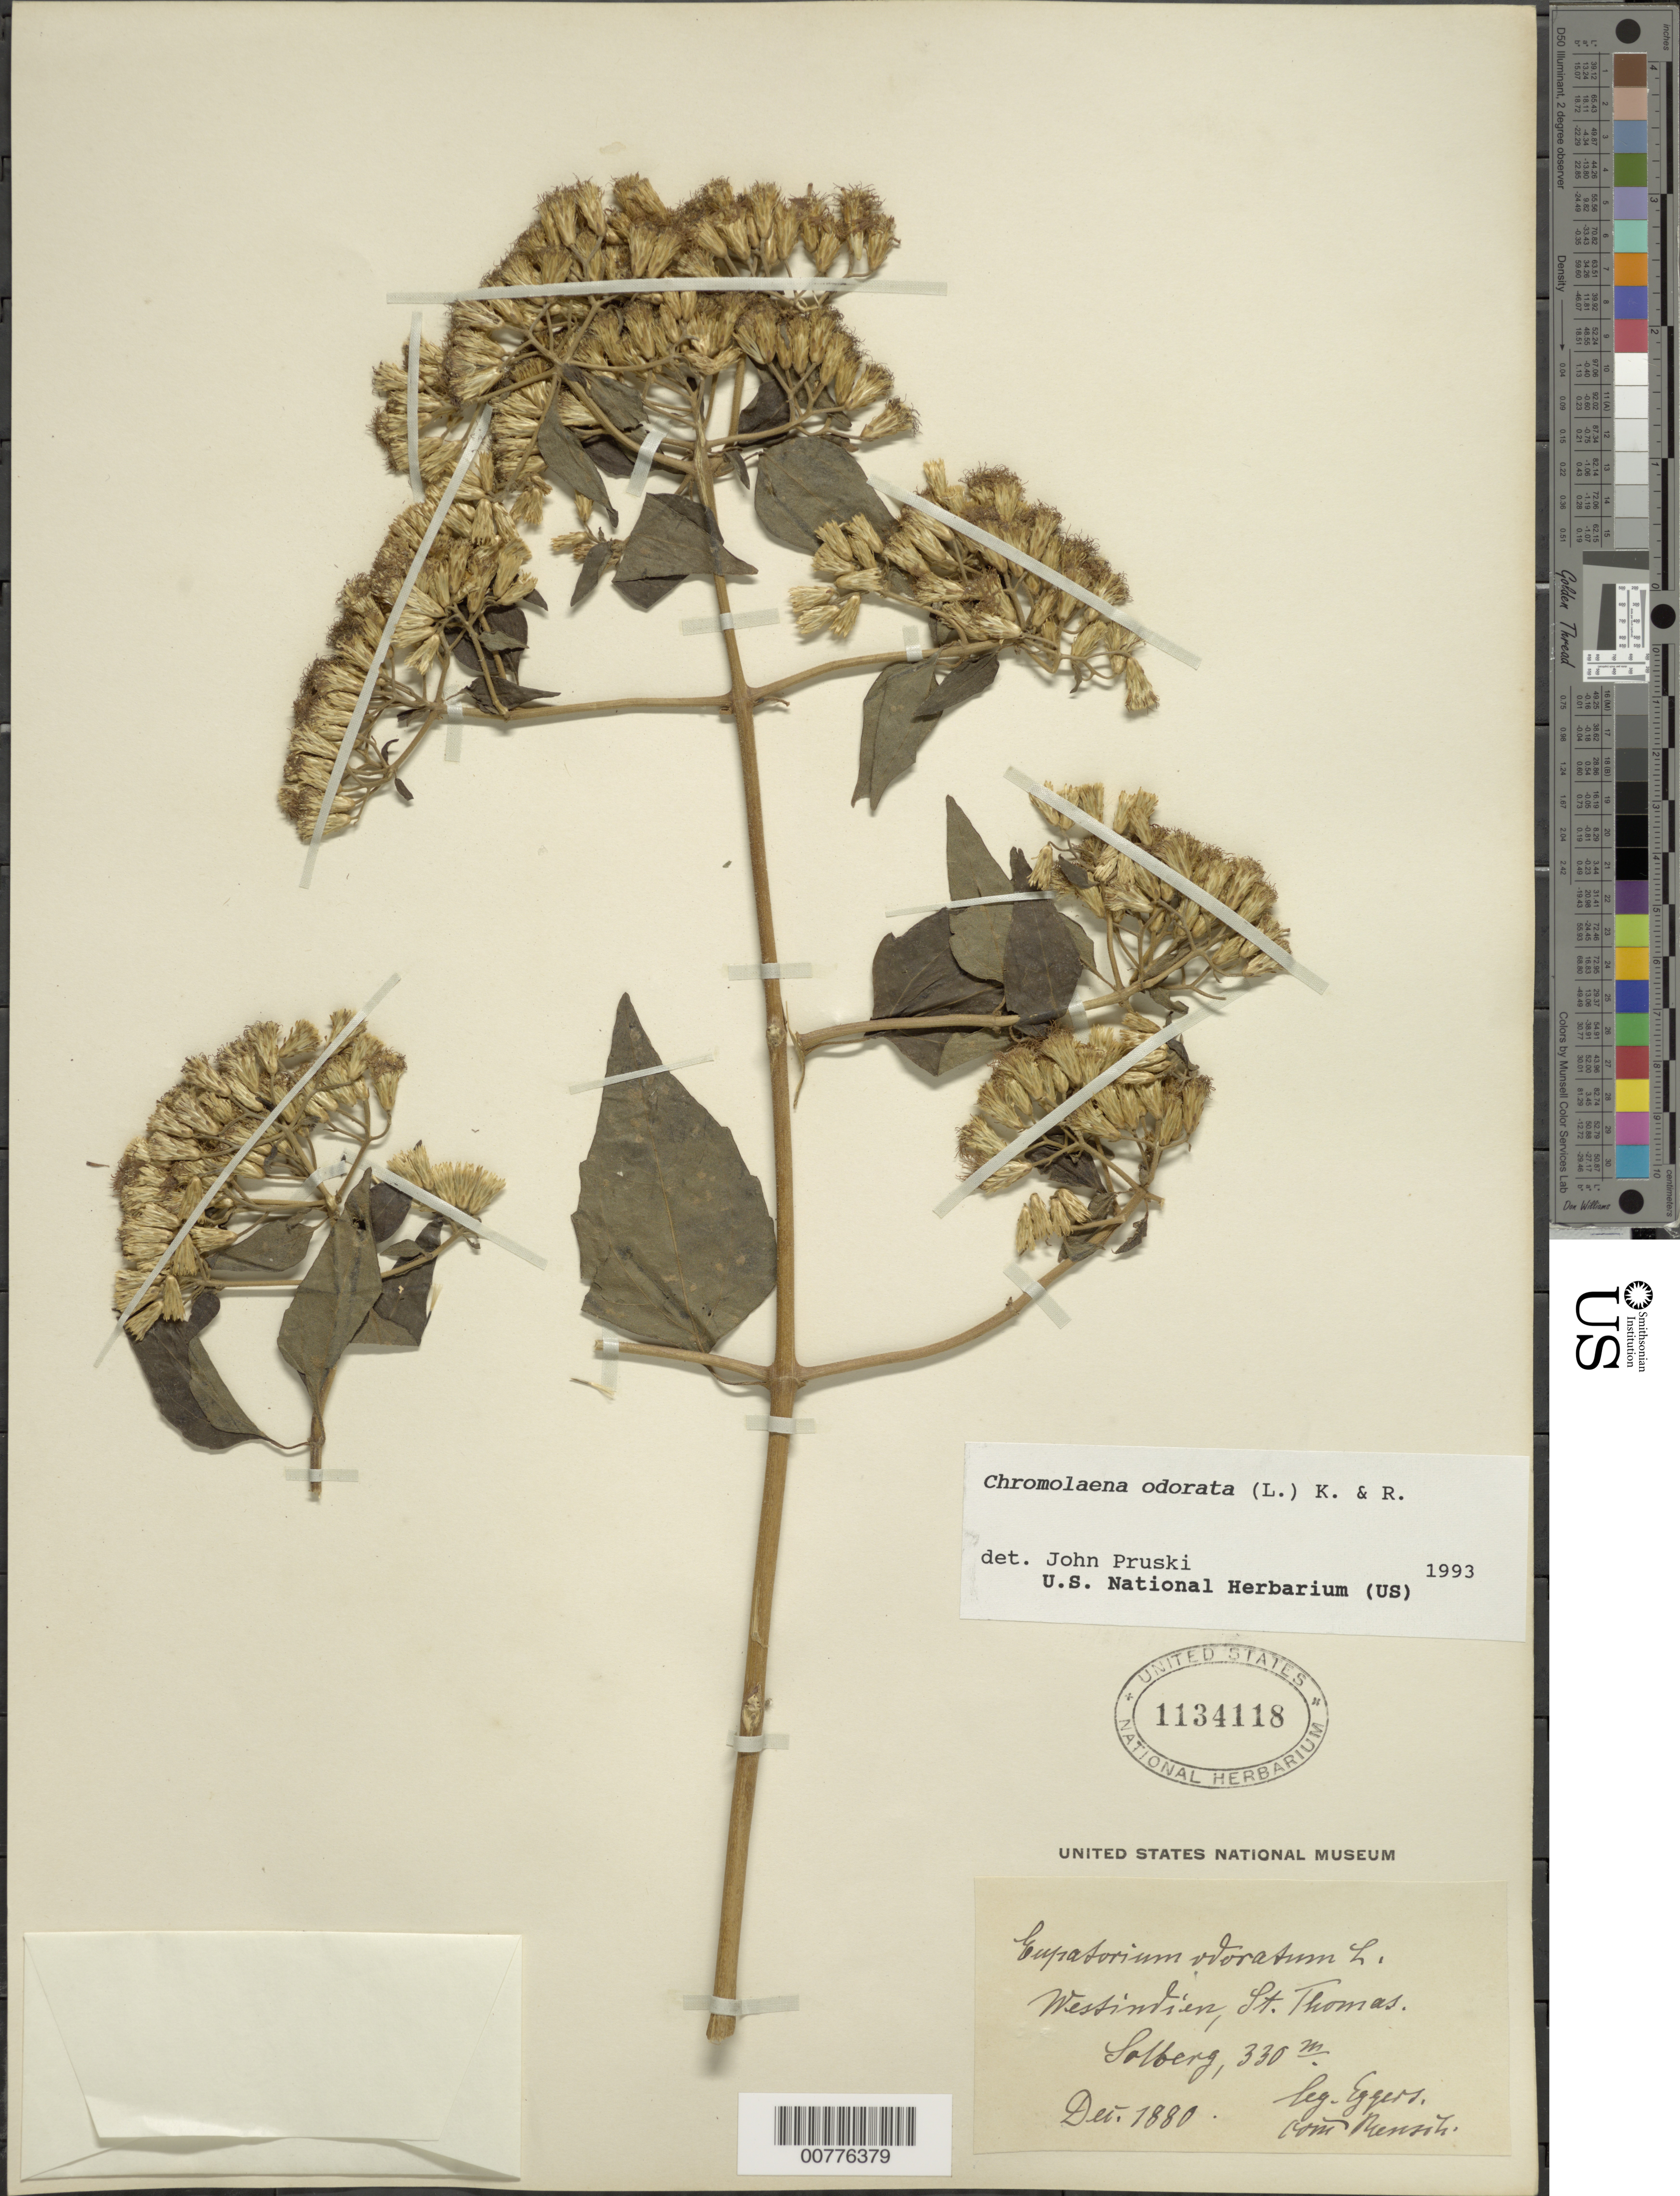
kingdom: Plantae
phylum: Tracheophyta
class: Magnoliopsida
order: Asterales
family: Asteraceae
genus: Chromolaena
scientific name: Chromolaena odorata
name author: (L.) R.M. King & H. Rob.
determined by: Pruski, J. F.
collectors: H. F. A. von Eggers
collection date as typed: Dec 1880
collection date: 1880-12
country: U.S. Virgin Islands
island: St. Thomas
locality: Wessintien [sic]. Solberg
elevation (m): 330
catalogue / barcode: US 1134118